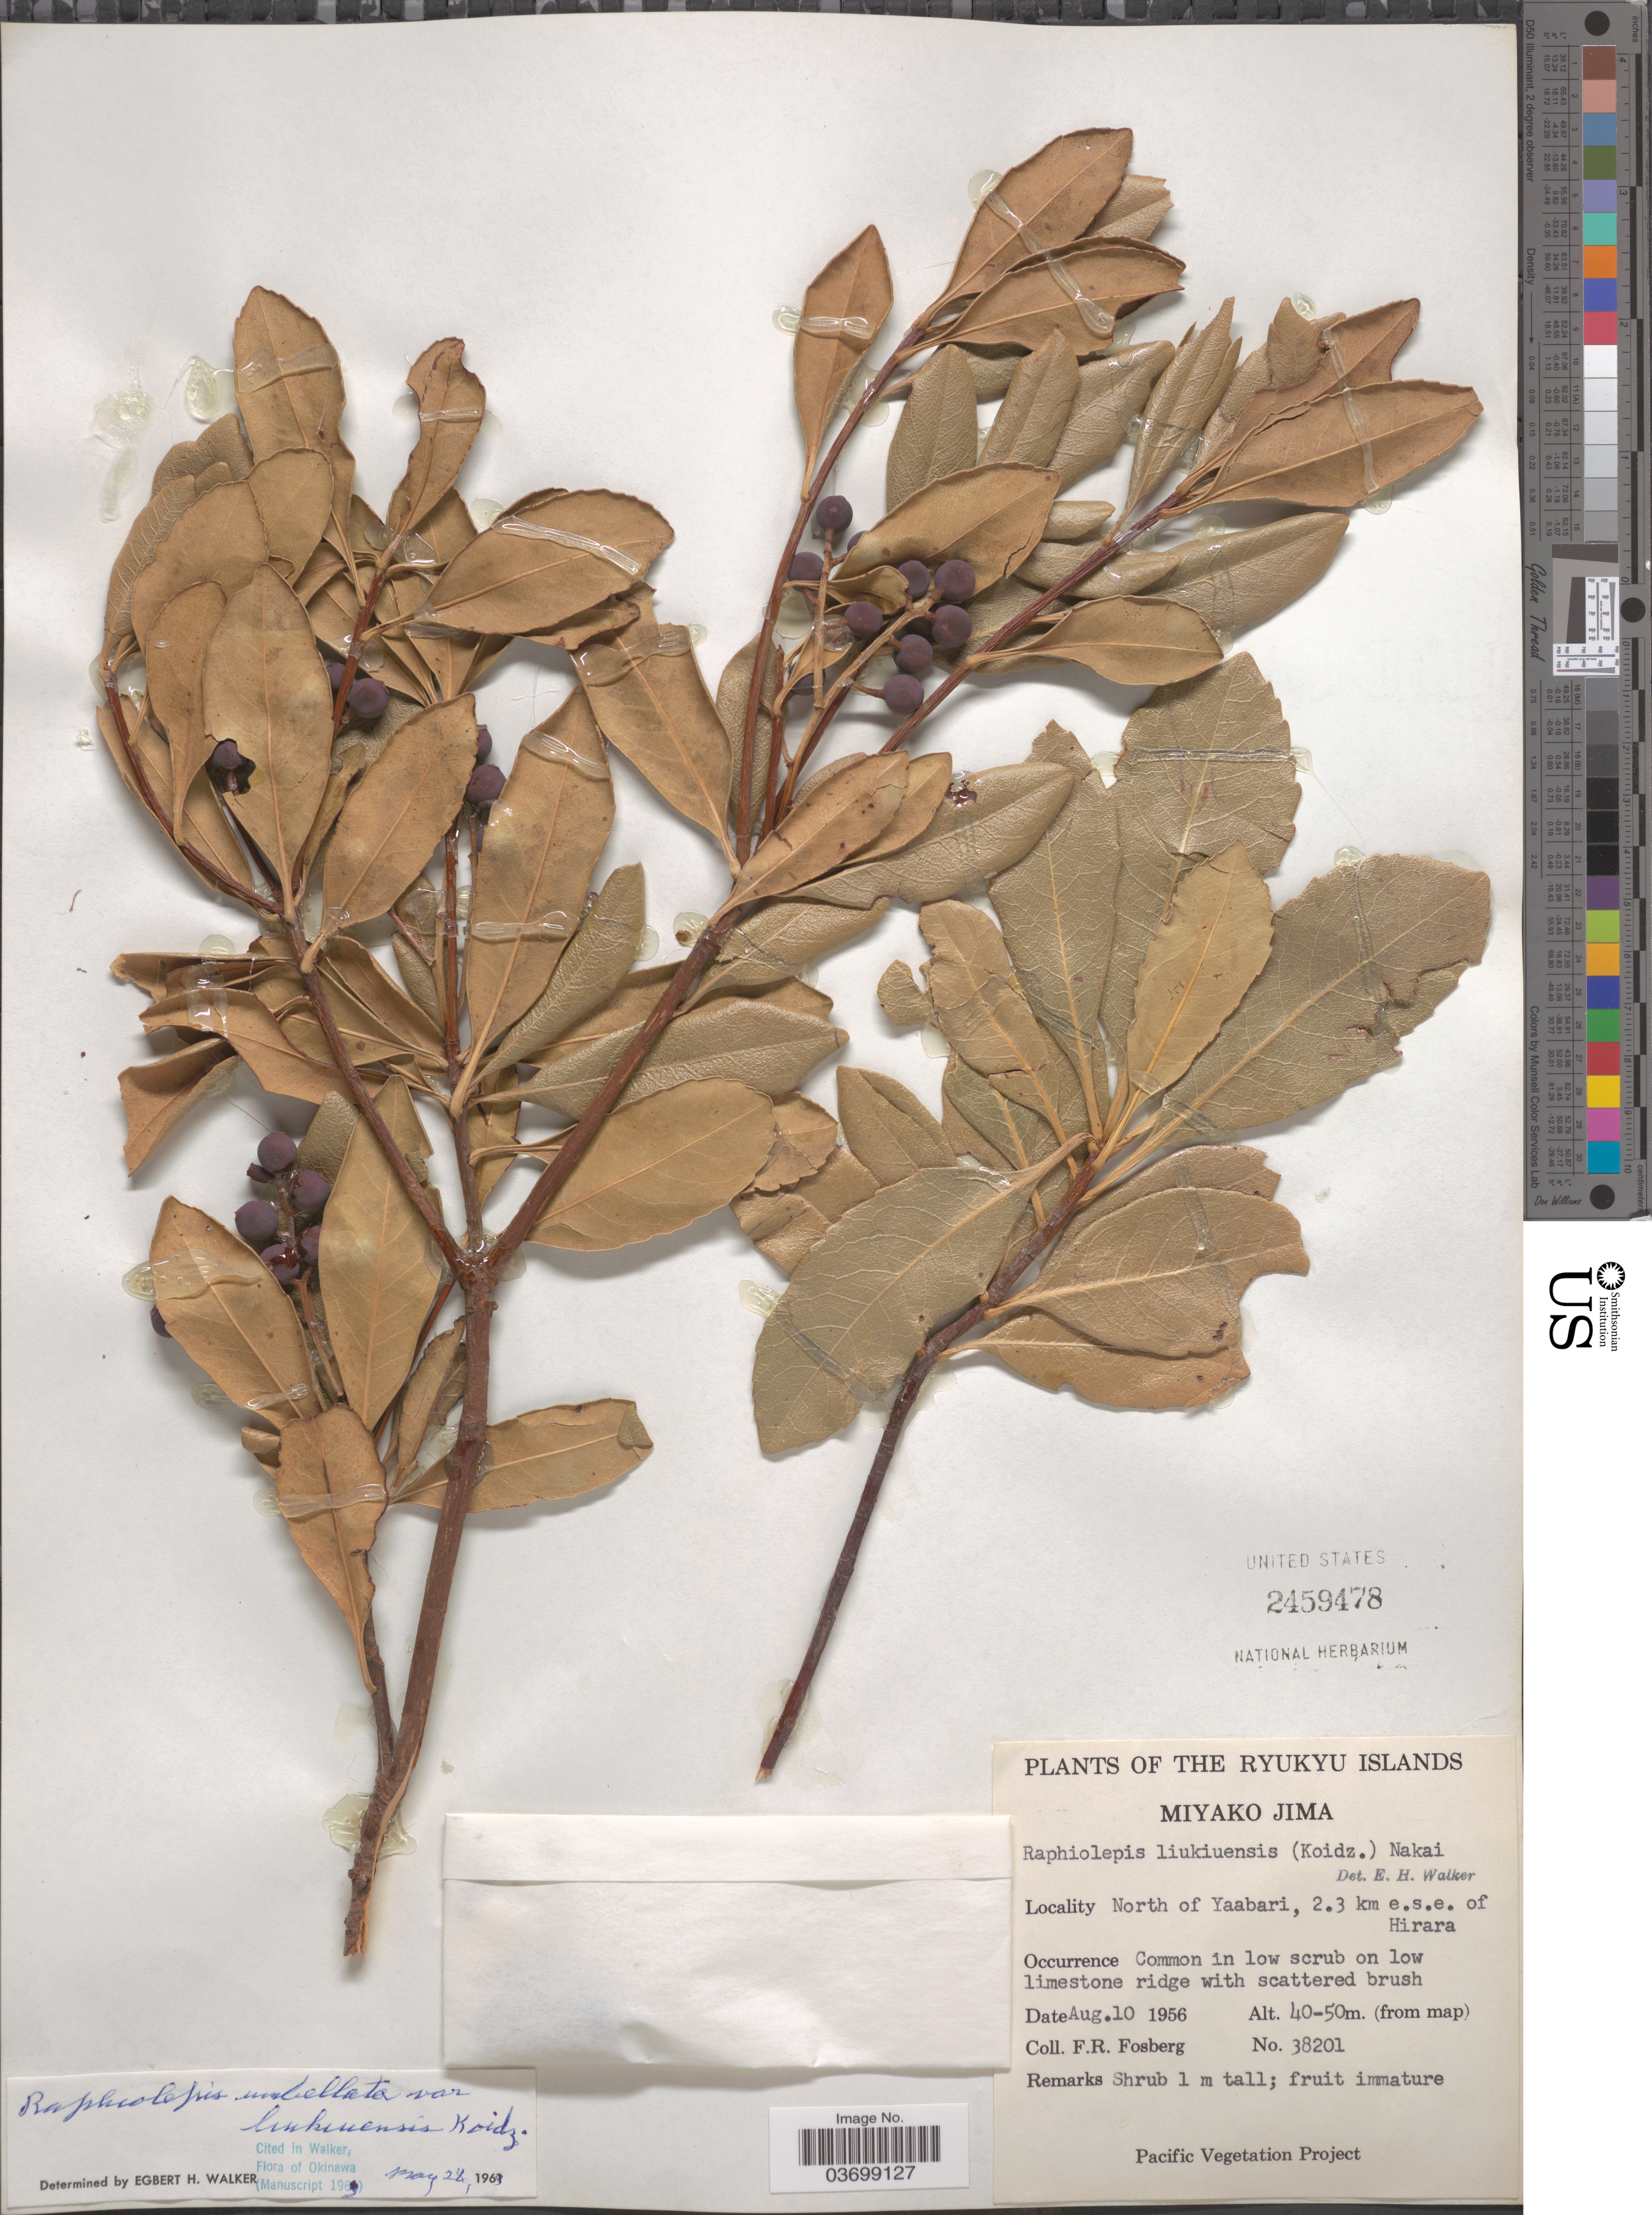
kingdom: Plantae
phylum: Tracheophyta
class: Magnoliopsida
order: Rosales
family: Rosaceae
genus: Rhaphiolepis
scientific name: Rhaphiolepis umbellata var. liukiuensis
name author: Koidz.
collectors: F. R. Fosberg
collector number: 38201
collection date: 1956-08-10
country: Japan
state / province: Okinawa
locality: The Ryukyu Islands. Miyako Jima. North of Yaabari, 2.3 km e.s.e. of Hirara.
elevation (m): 40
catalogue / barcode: US 2459478